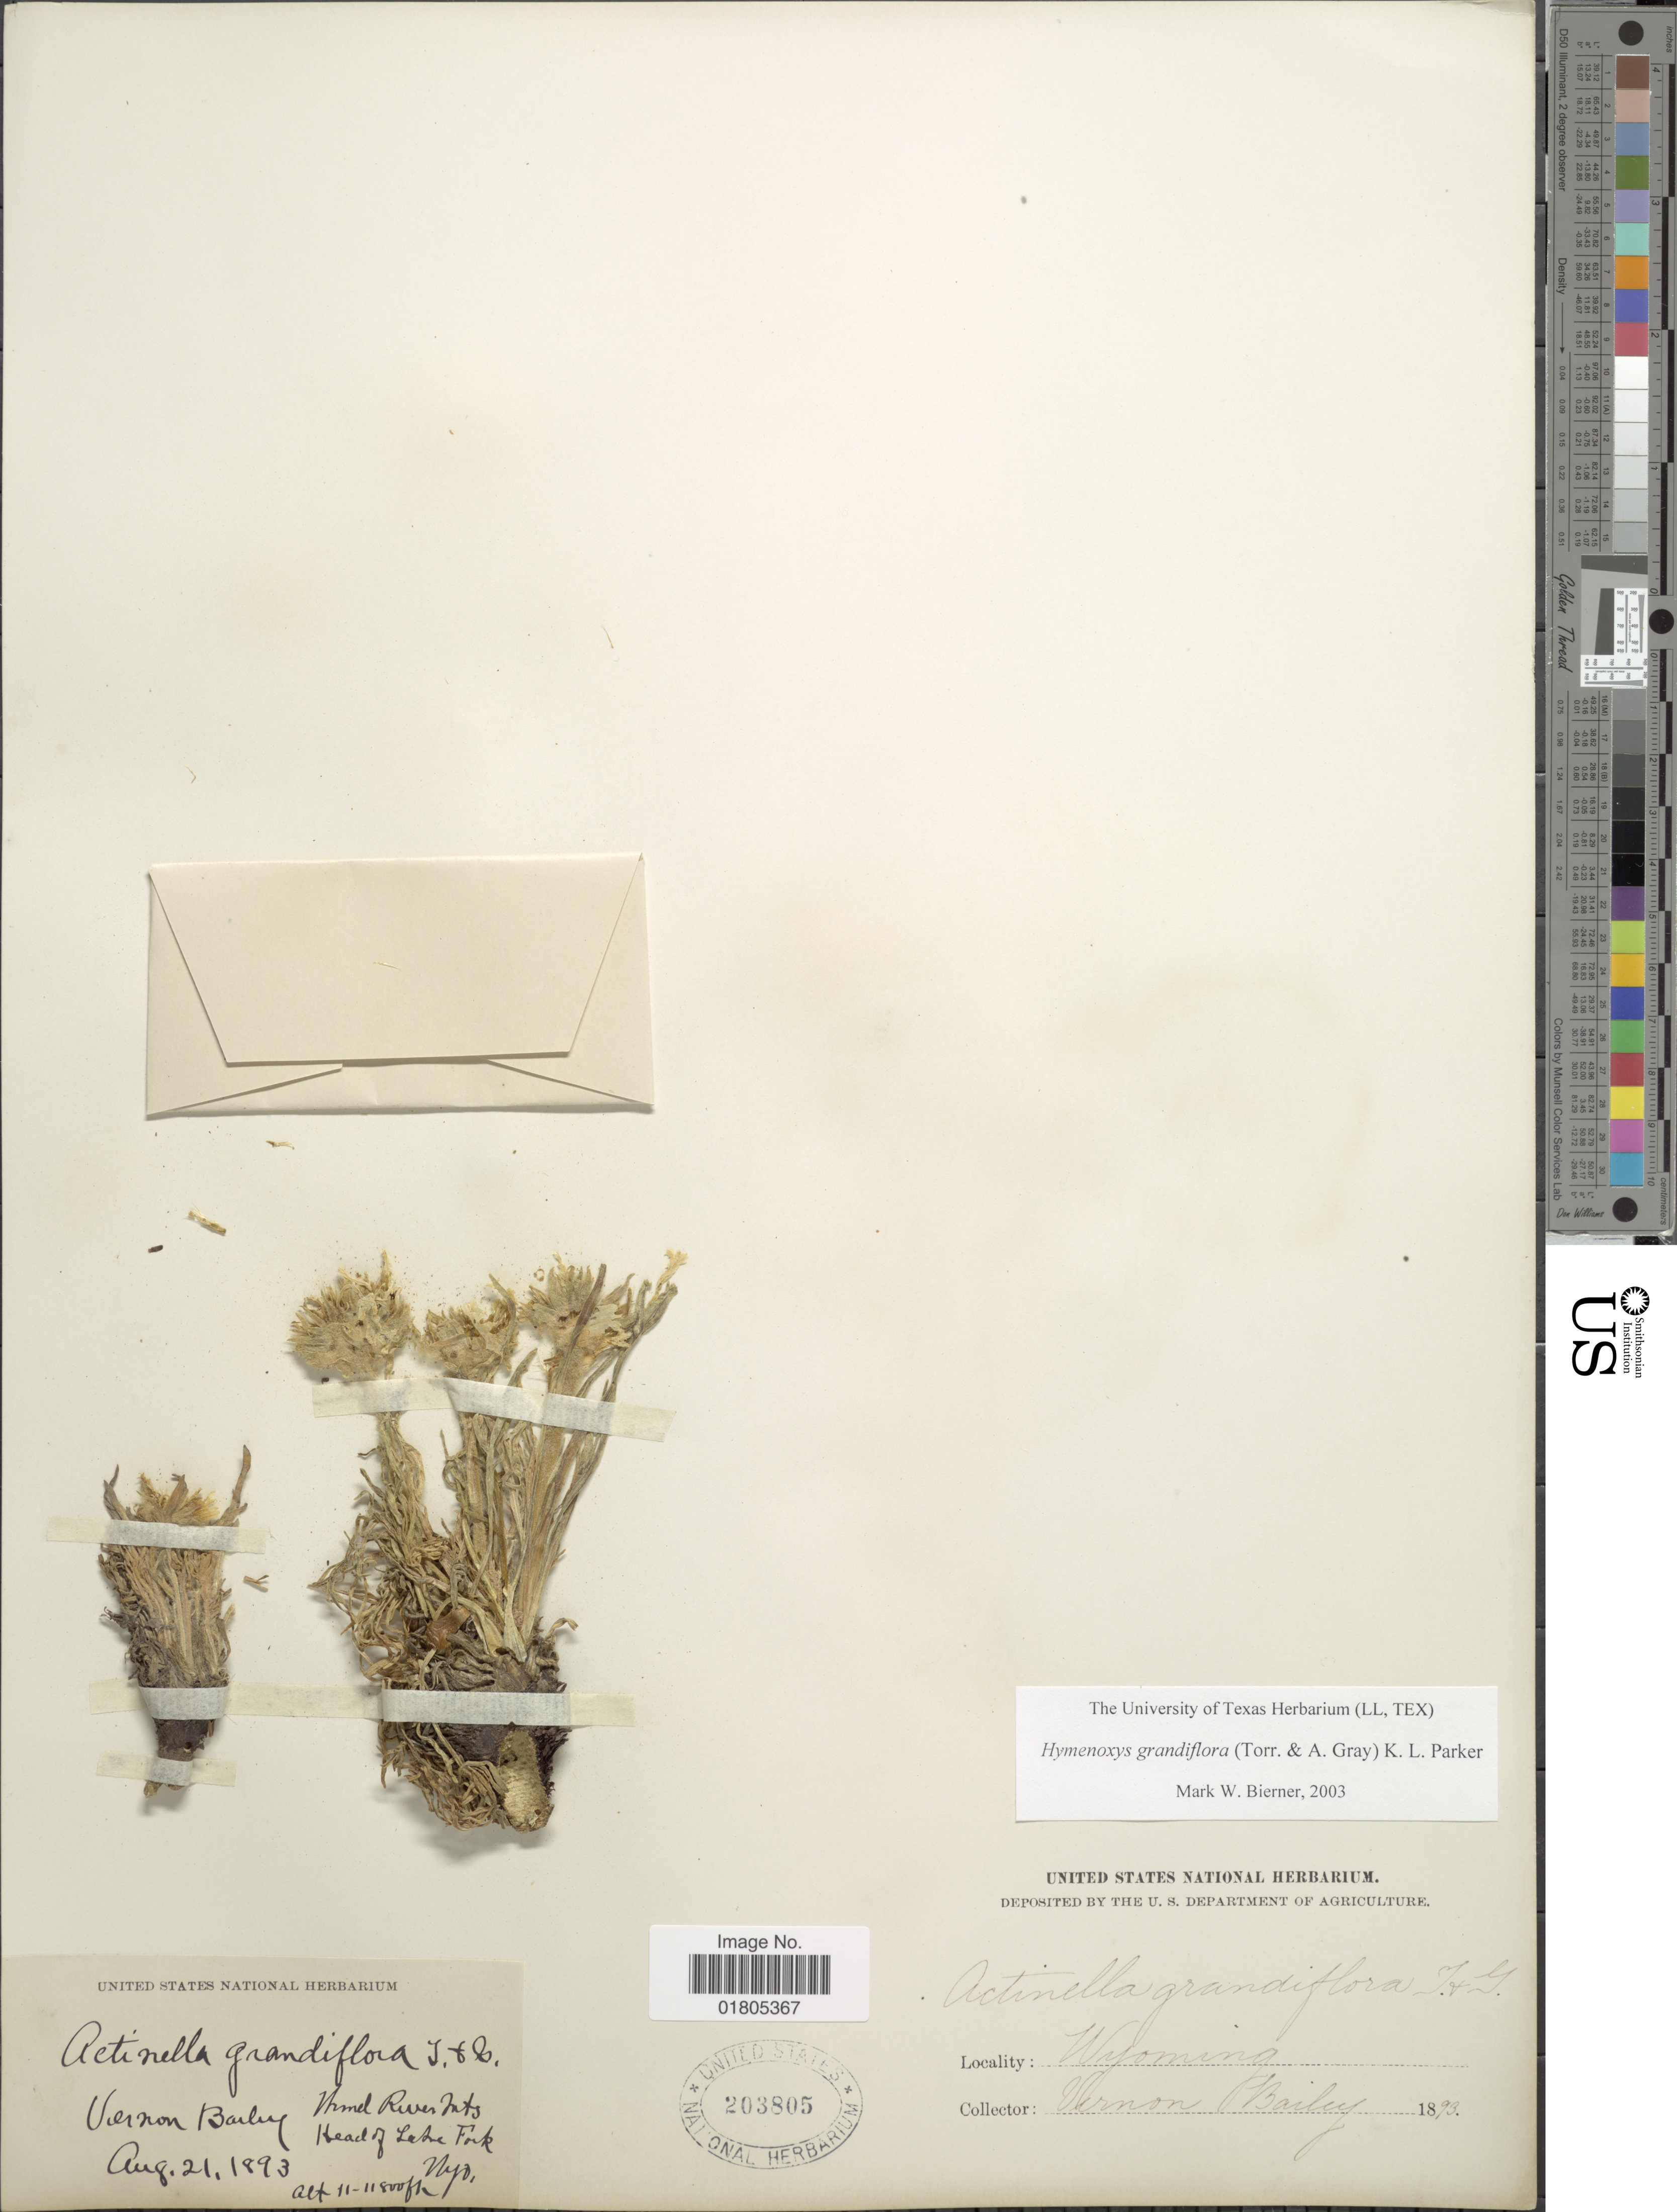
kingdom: Plantae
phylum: Tracheophyta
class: Magnoliopsida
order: Asterales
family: Asteraceae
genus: Actinea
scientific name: Actinea grandiflora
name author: (Torr. & A. Gray) Kuntze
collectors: V. O. Bailey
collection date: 1893-08-21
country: United States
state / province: Wyoming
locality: Wind River Mts. Head of Lake Fork.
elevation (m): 3353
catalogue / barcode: US 203805